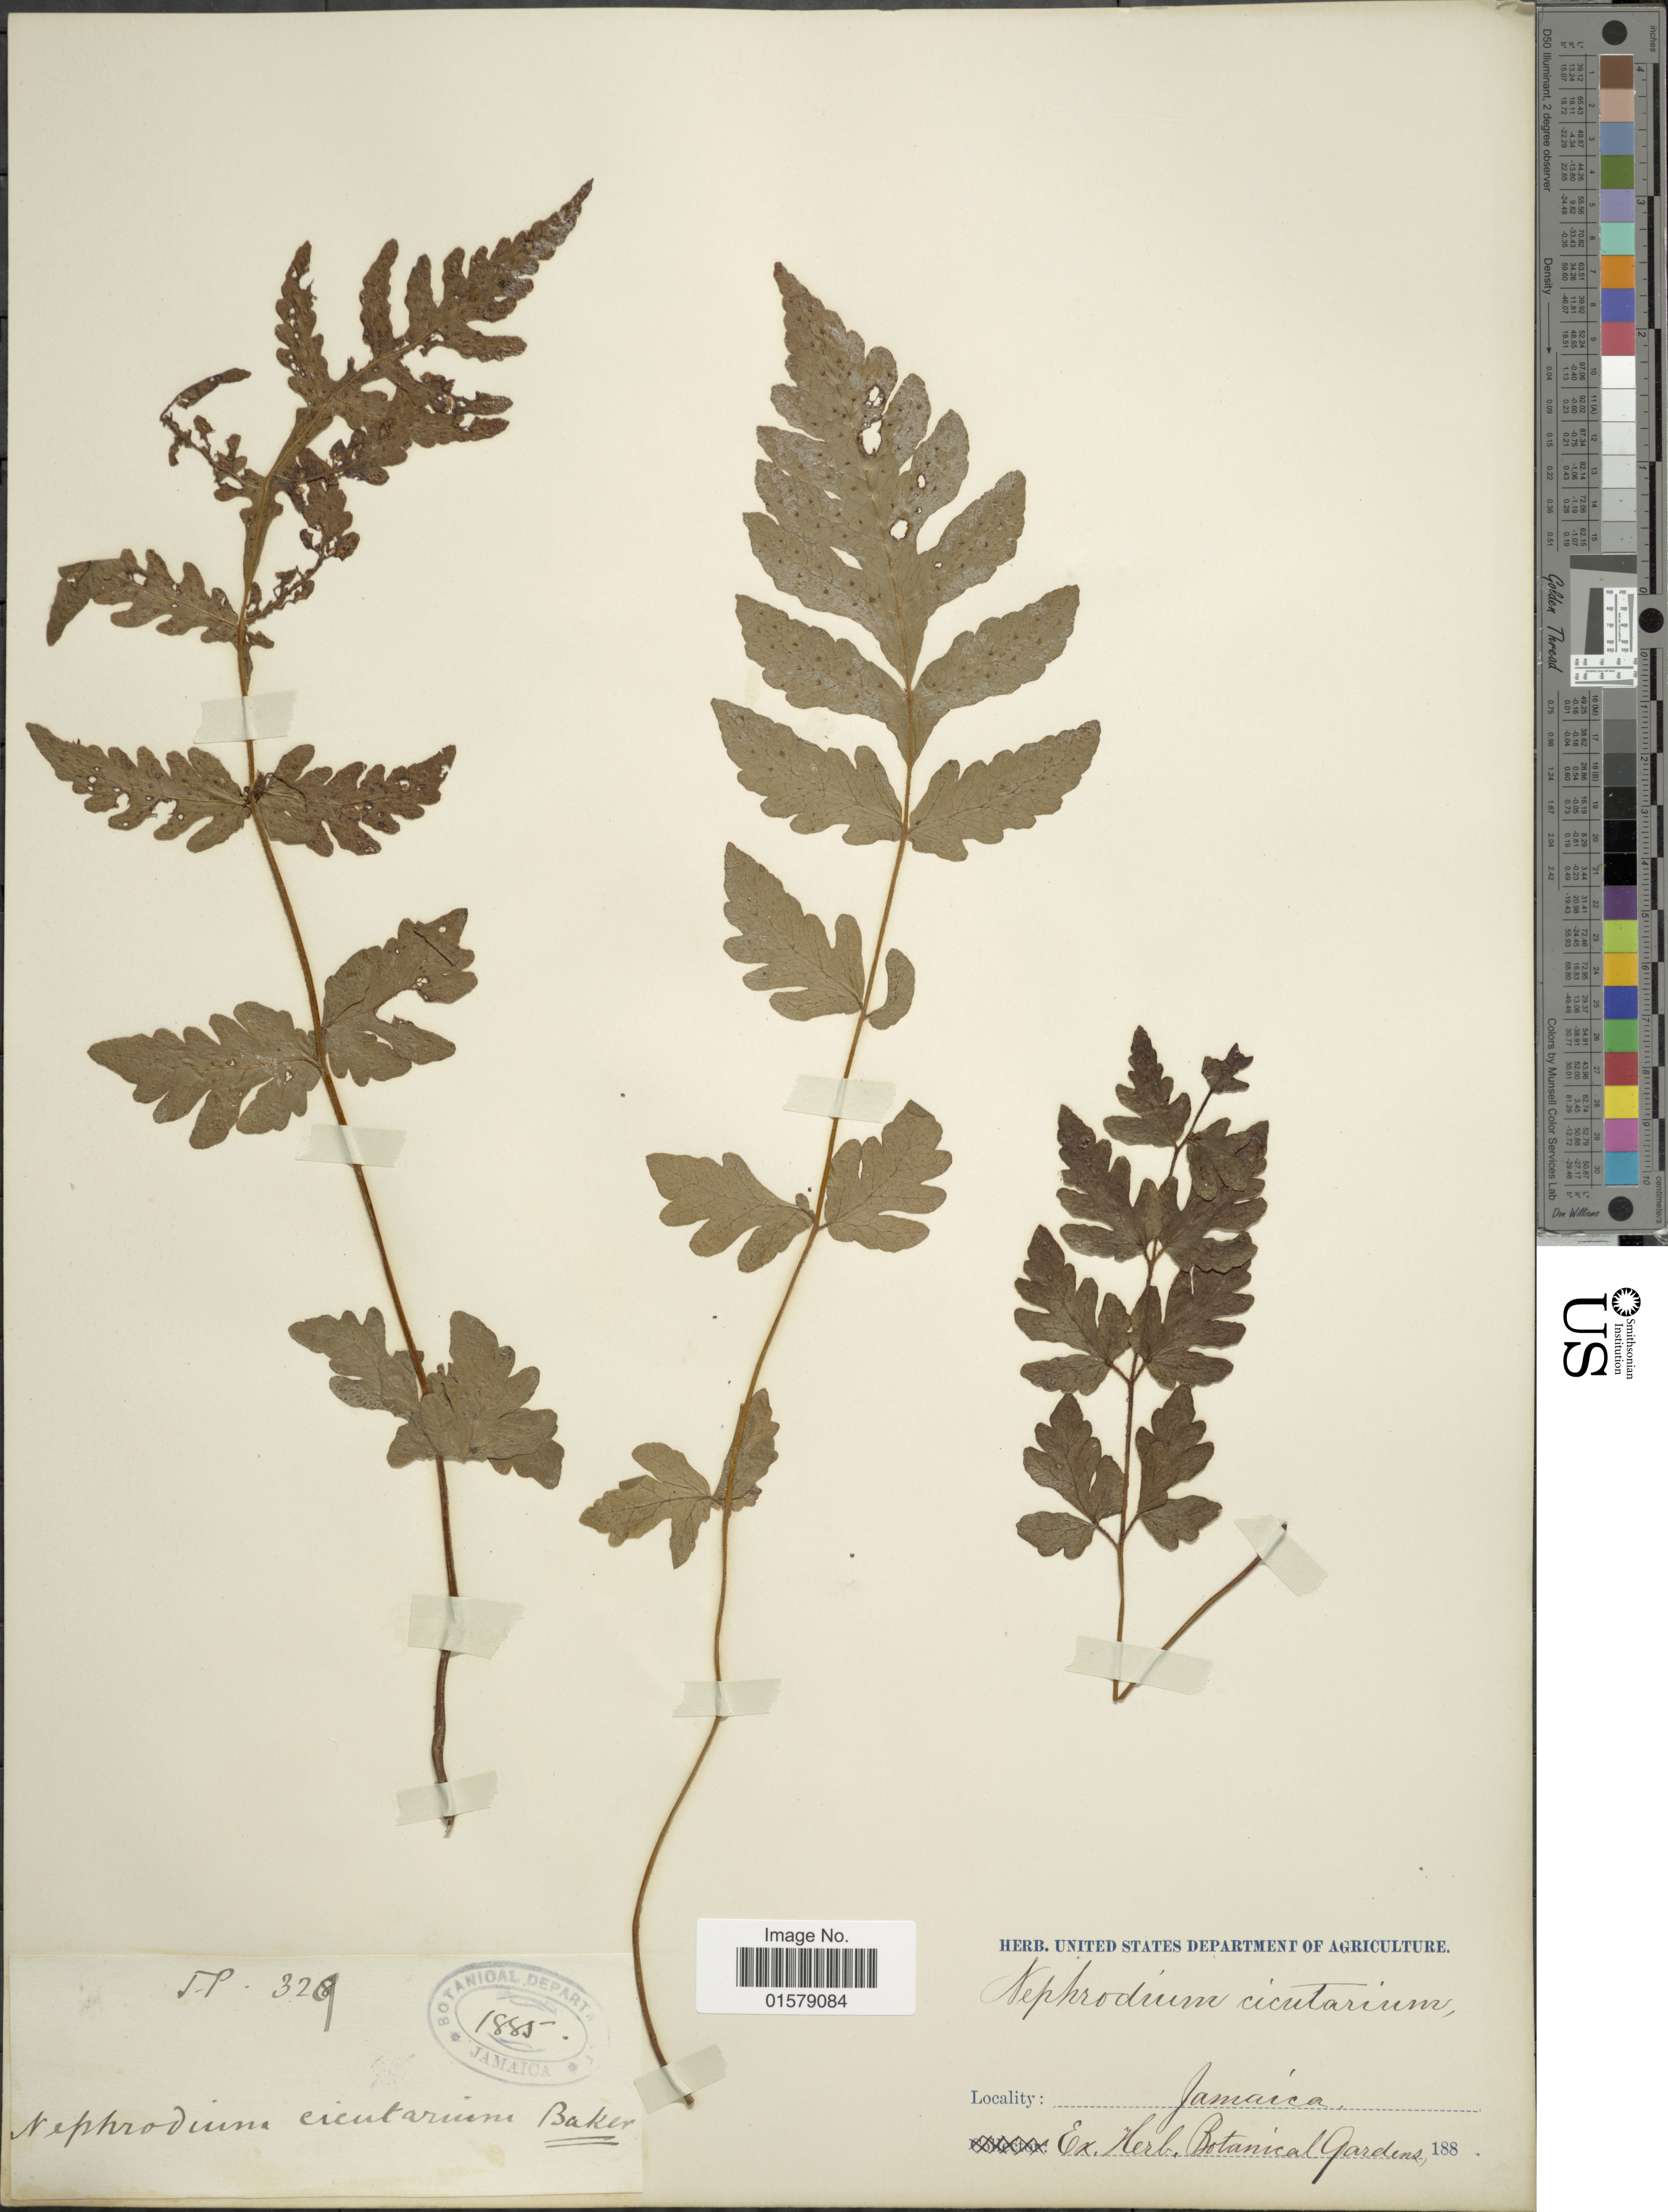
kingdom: Plantae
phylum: Tracheophyta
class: Polypodiopsida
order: Polypodiales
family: Tectariaceae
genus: Tectaria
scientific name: Tectaria coriandrifolia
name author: Underw.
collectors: ex herb. Bot. Gard.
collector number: JP 329*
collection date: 1885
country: Jamaica